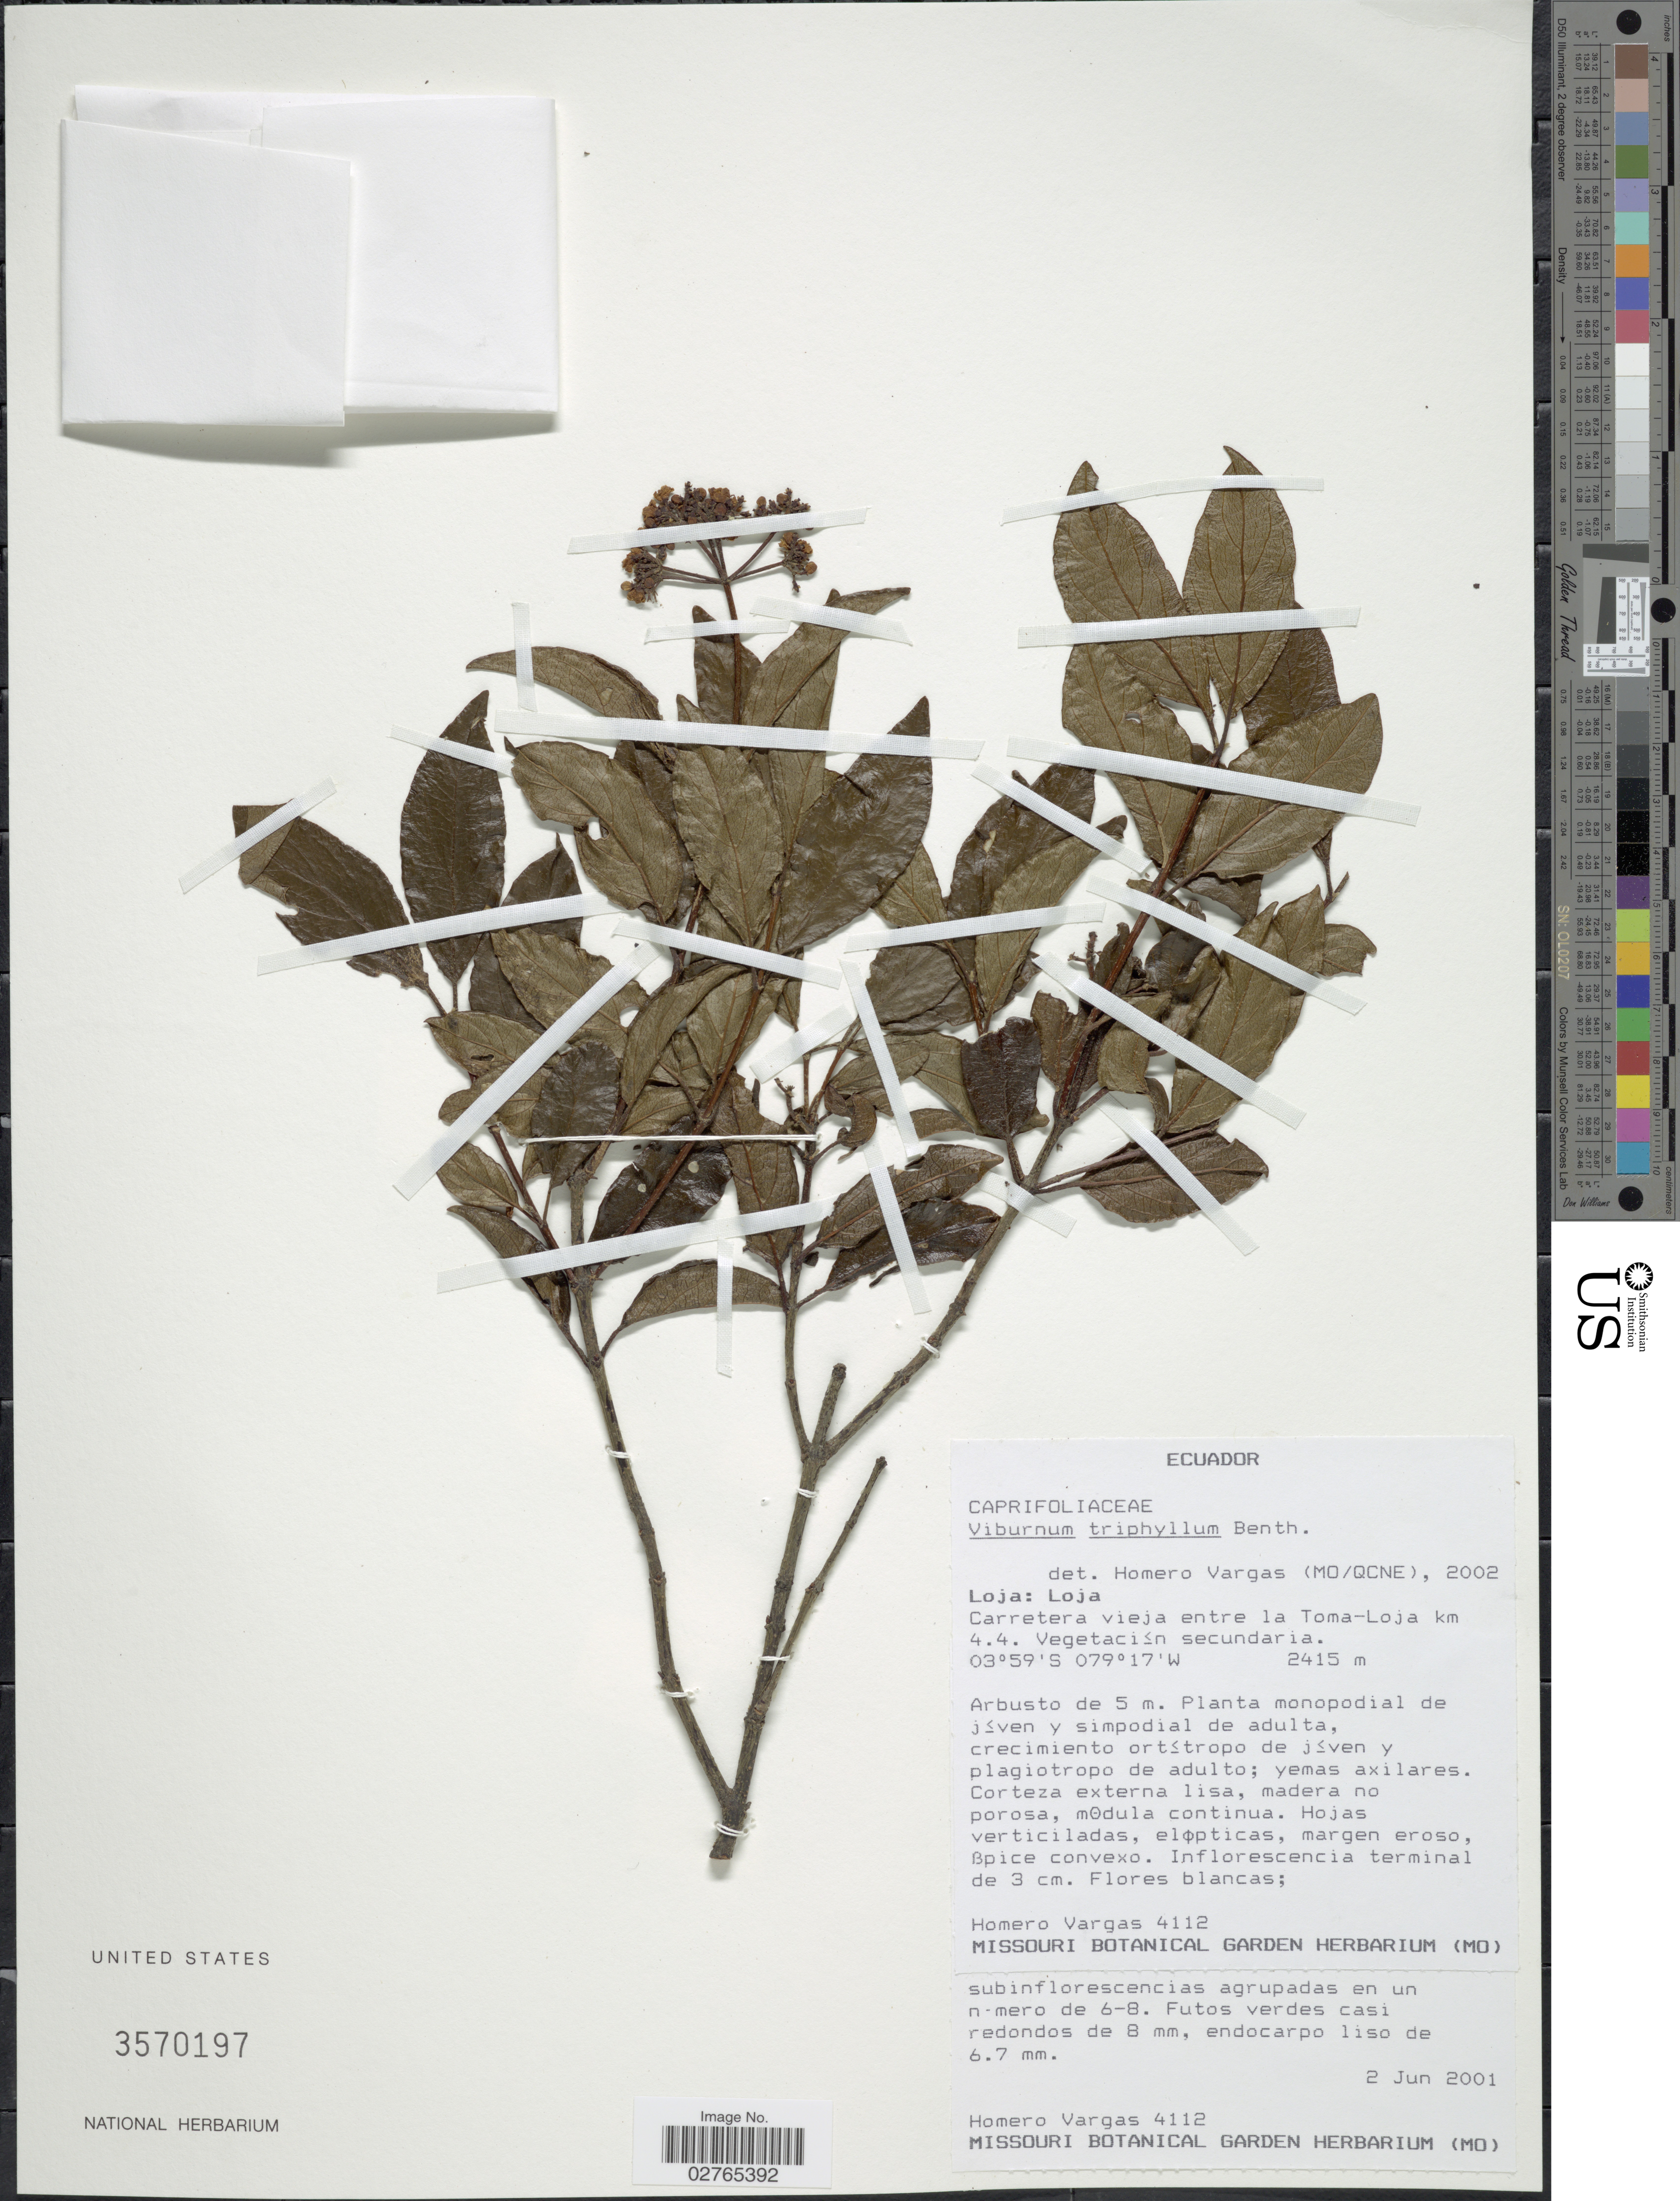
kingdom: Plantae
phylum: Tracheophyta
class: Magnoliopsida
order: Dipsacales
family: Viburnaceae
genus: Viburnum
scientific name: Viburnum triphyllum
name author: Benth.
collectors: H. Vargas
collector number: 4112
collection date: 2001-06-02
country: Ecuador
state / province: Loja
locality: Loja. Carretera vieja entre la Toma-Loja km 4.4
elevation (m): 2415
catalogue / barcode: US 3570197